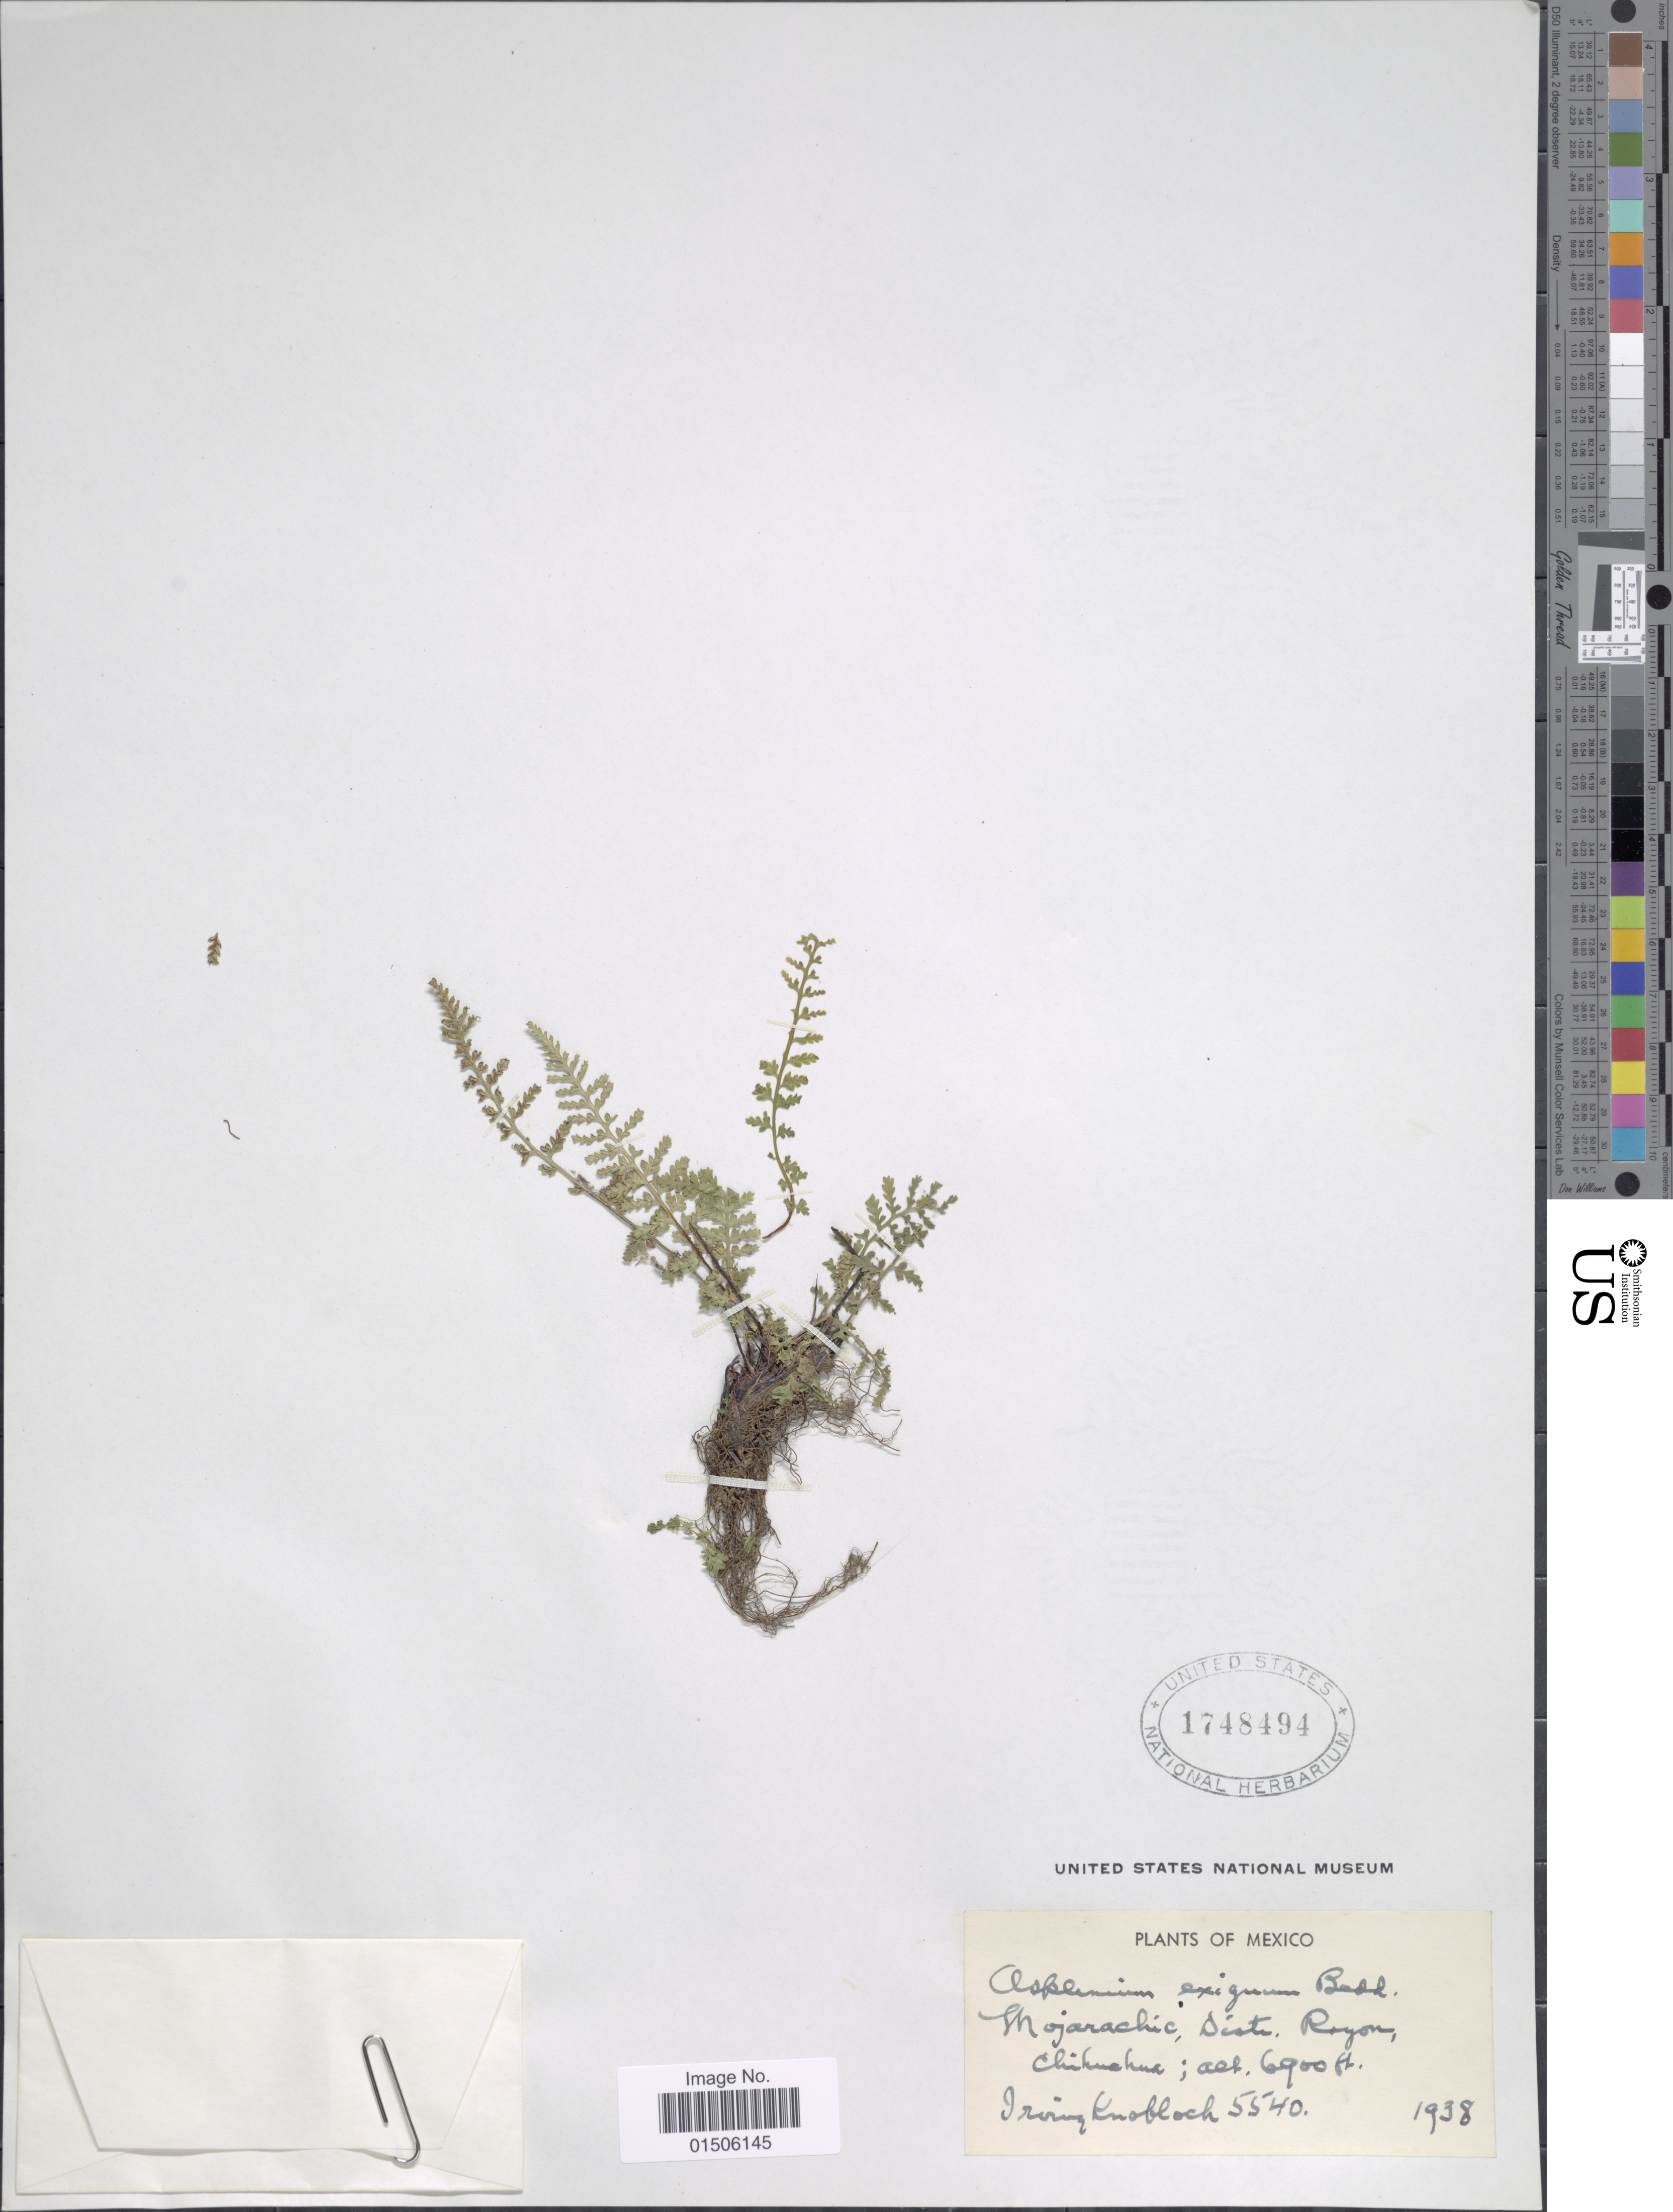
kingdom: Plantae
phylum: Tracheophyta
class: Polypodiopsida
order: Polypodiales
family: Aspleniaceae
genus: Asplenium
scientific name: Asplenium exiguum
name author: Bedd.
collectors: I. W. Knobloch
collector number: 5540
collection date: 1938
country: Mexico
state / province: Chihuahua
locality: Mojarachic, Distr. Rayon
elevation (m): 2103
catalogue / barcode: US 1748494